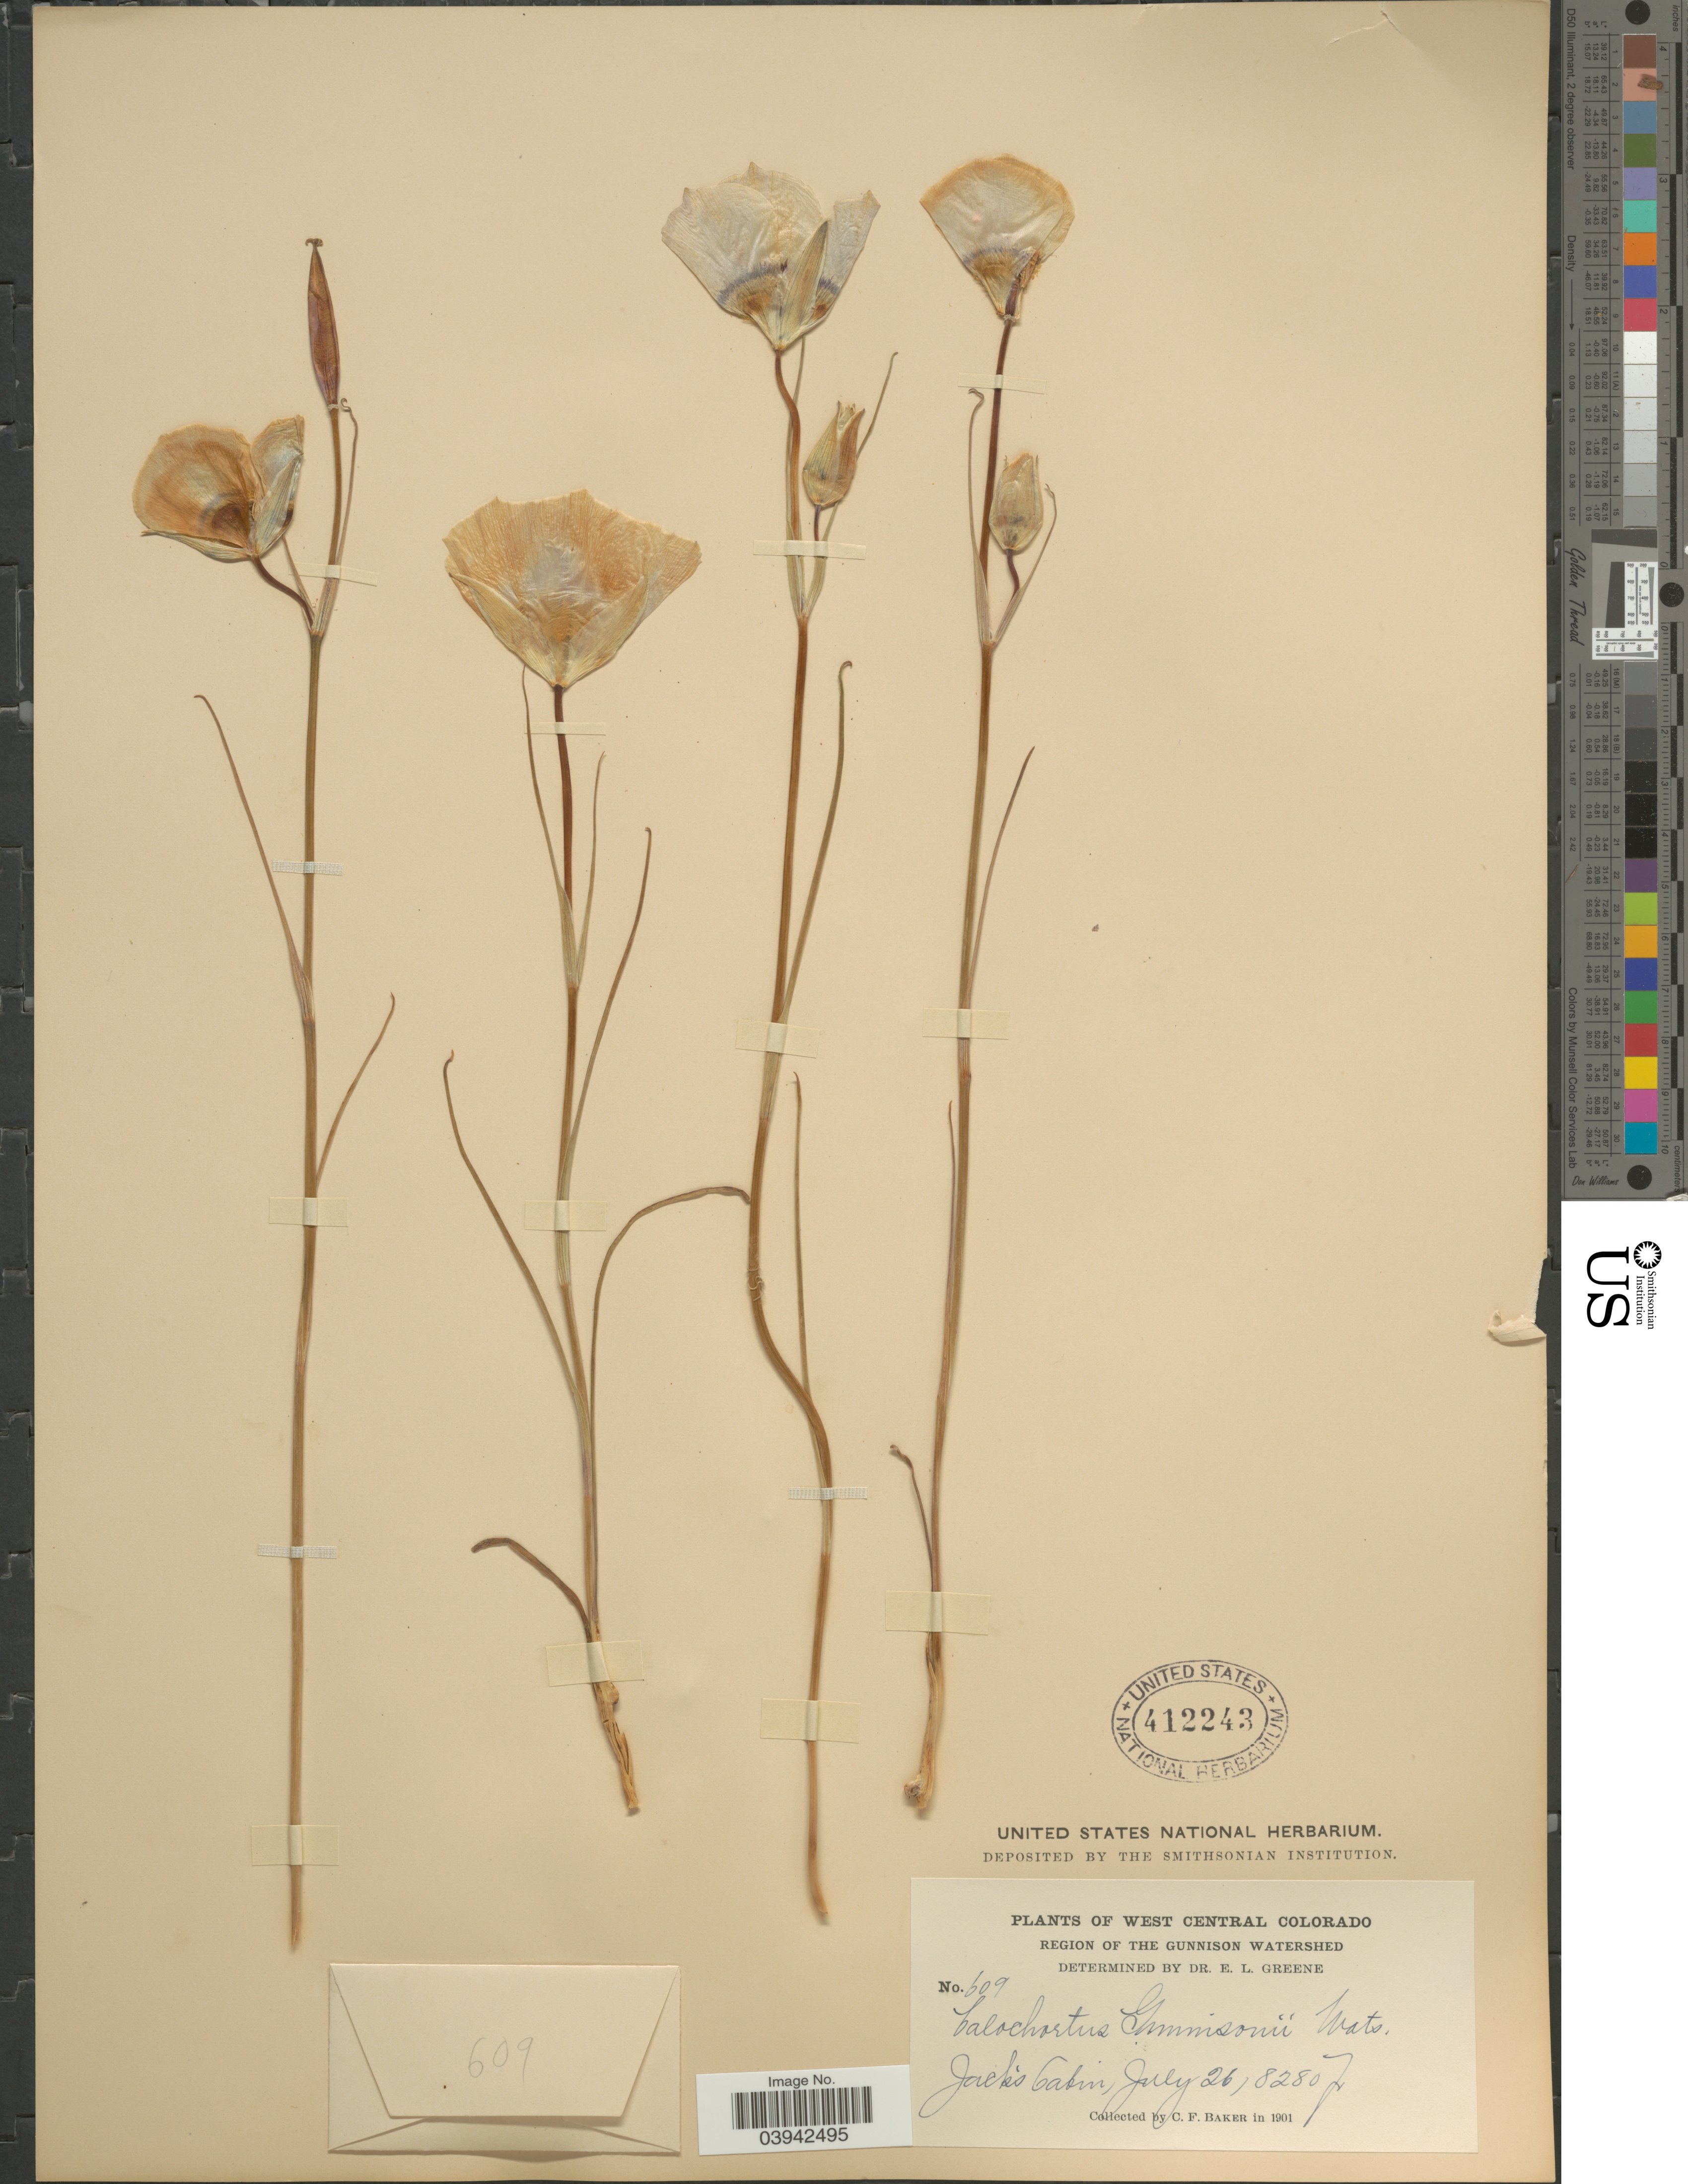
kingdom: Plantae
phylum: Tracheophyta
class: Liliopsida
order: Liliales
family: Liliaceae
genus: Calochortus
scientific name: Calochortus gunnisonii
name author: S. Watson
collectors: C. F. Baker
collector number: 609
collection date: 1901-07-26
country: United States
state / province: Colorado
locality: West Central Colorado. Region of the Gunnison Watershed. Jack's Cabin.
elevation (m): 2524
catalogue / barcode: US 412243